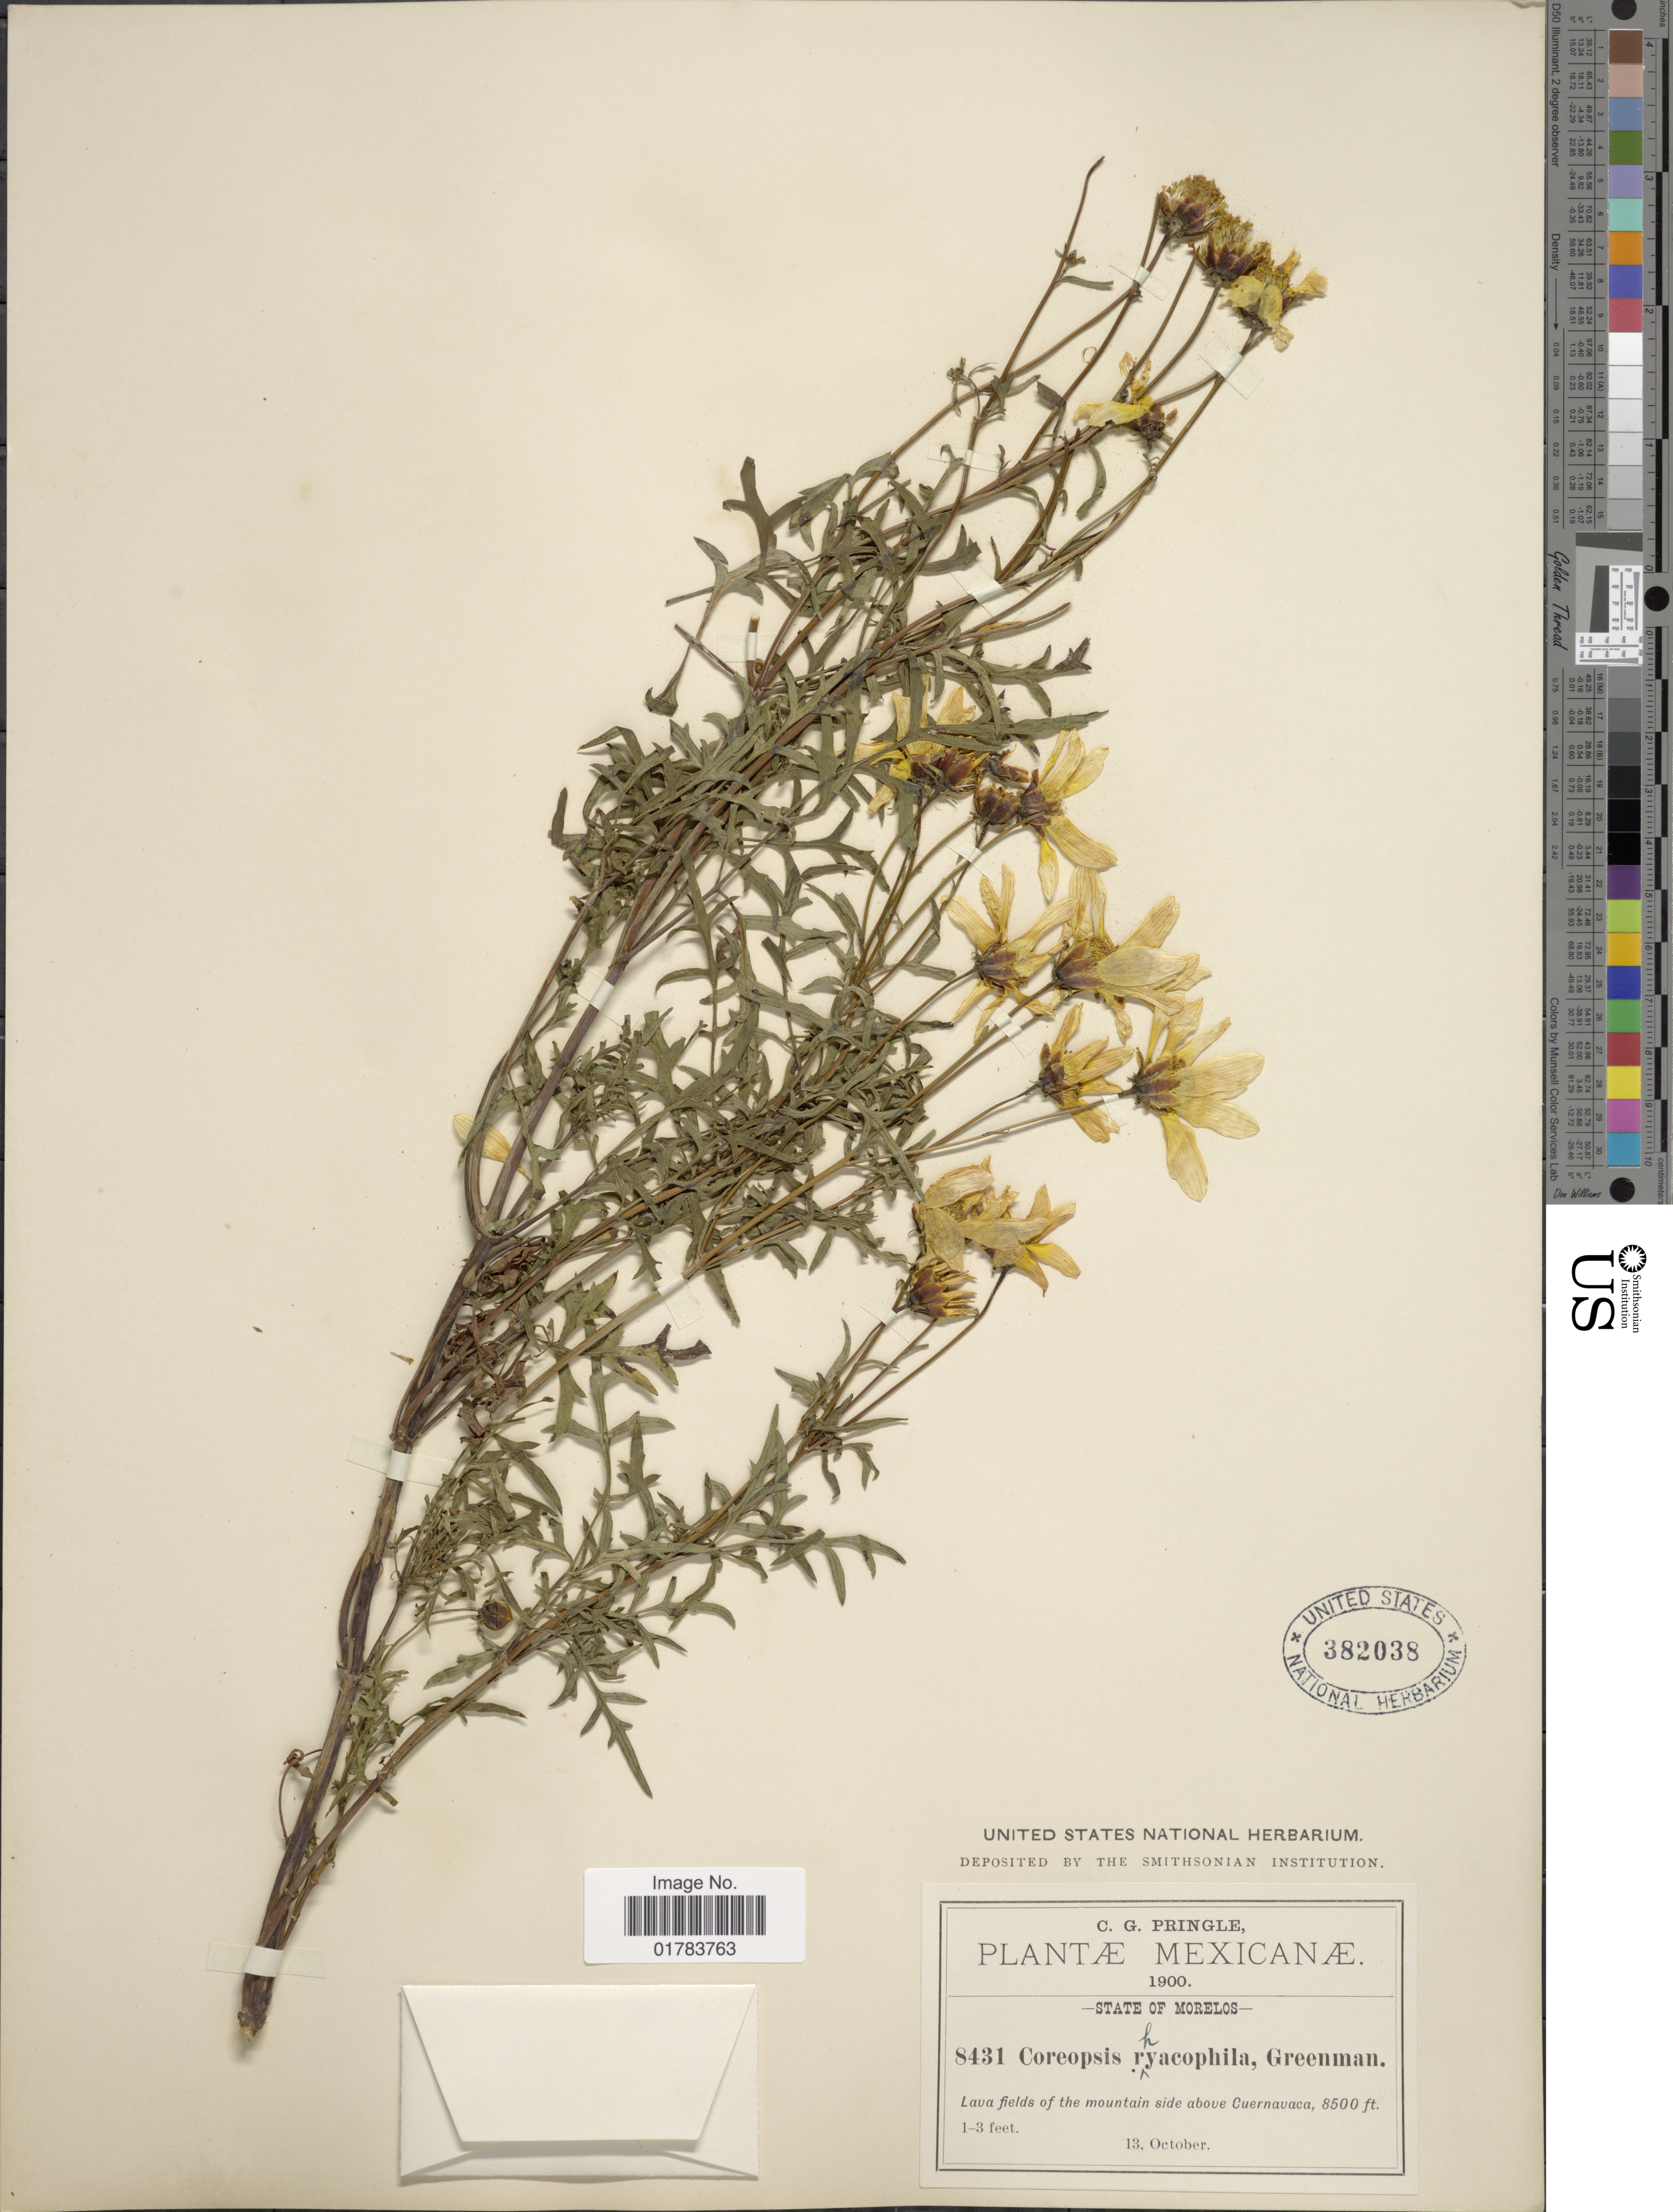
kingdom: Plantae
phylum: Tracheophyta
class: Magnoliopsida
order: Asterales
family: Asteraceae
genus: Coreopsis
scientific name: Coreopsis rhyacophila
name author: Greenm.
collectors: C. G. Pringle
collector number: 8431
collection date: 1900-10-13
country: Mexico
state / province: Morelos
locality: Lava fields of the mountain side above Cuernavaca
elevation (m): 2591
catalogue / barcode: US 382038